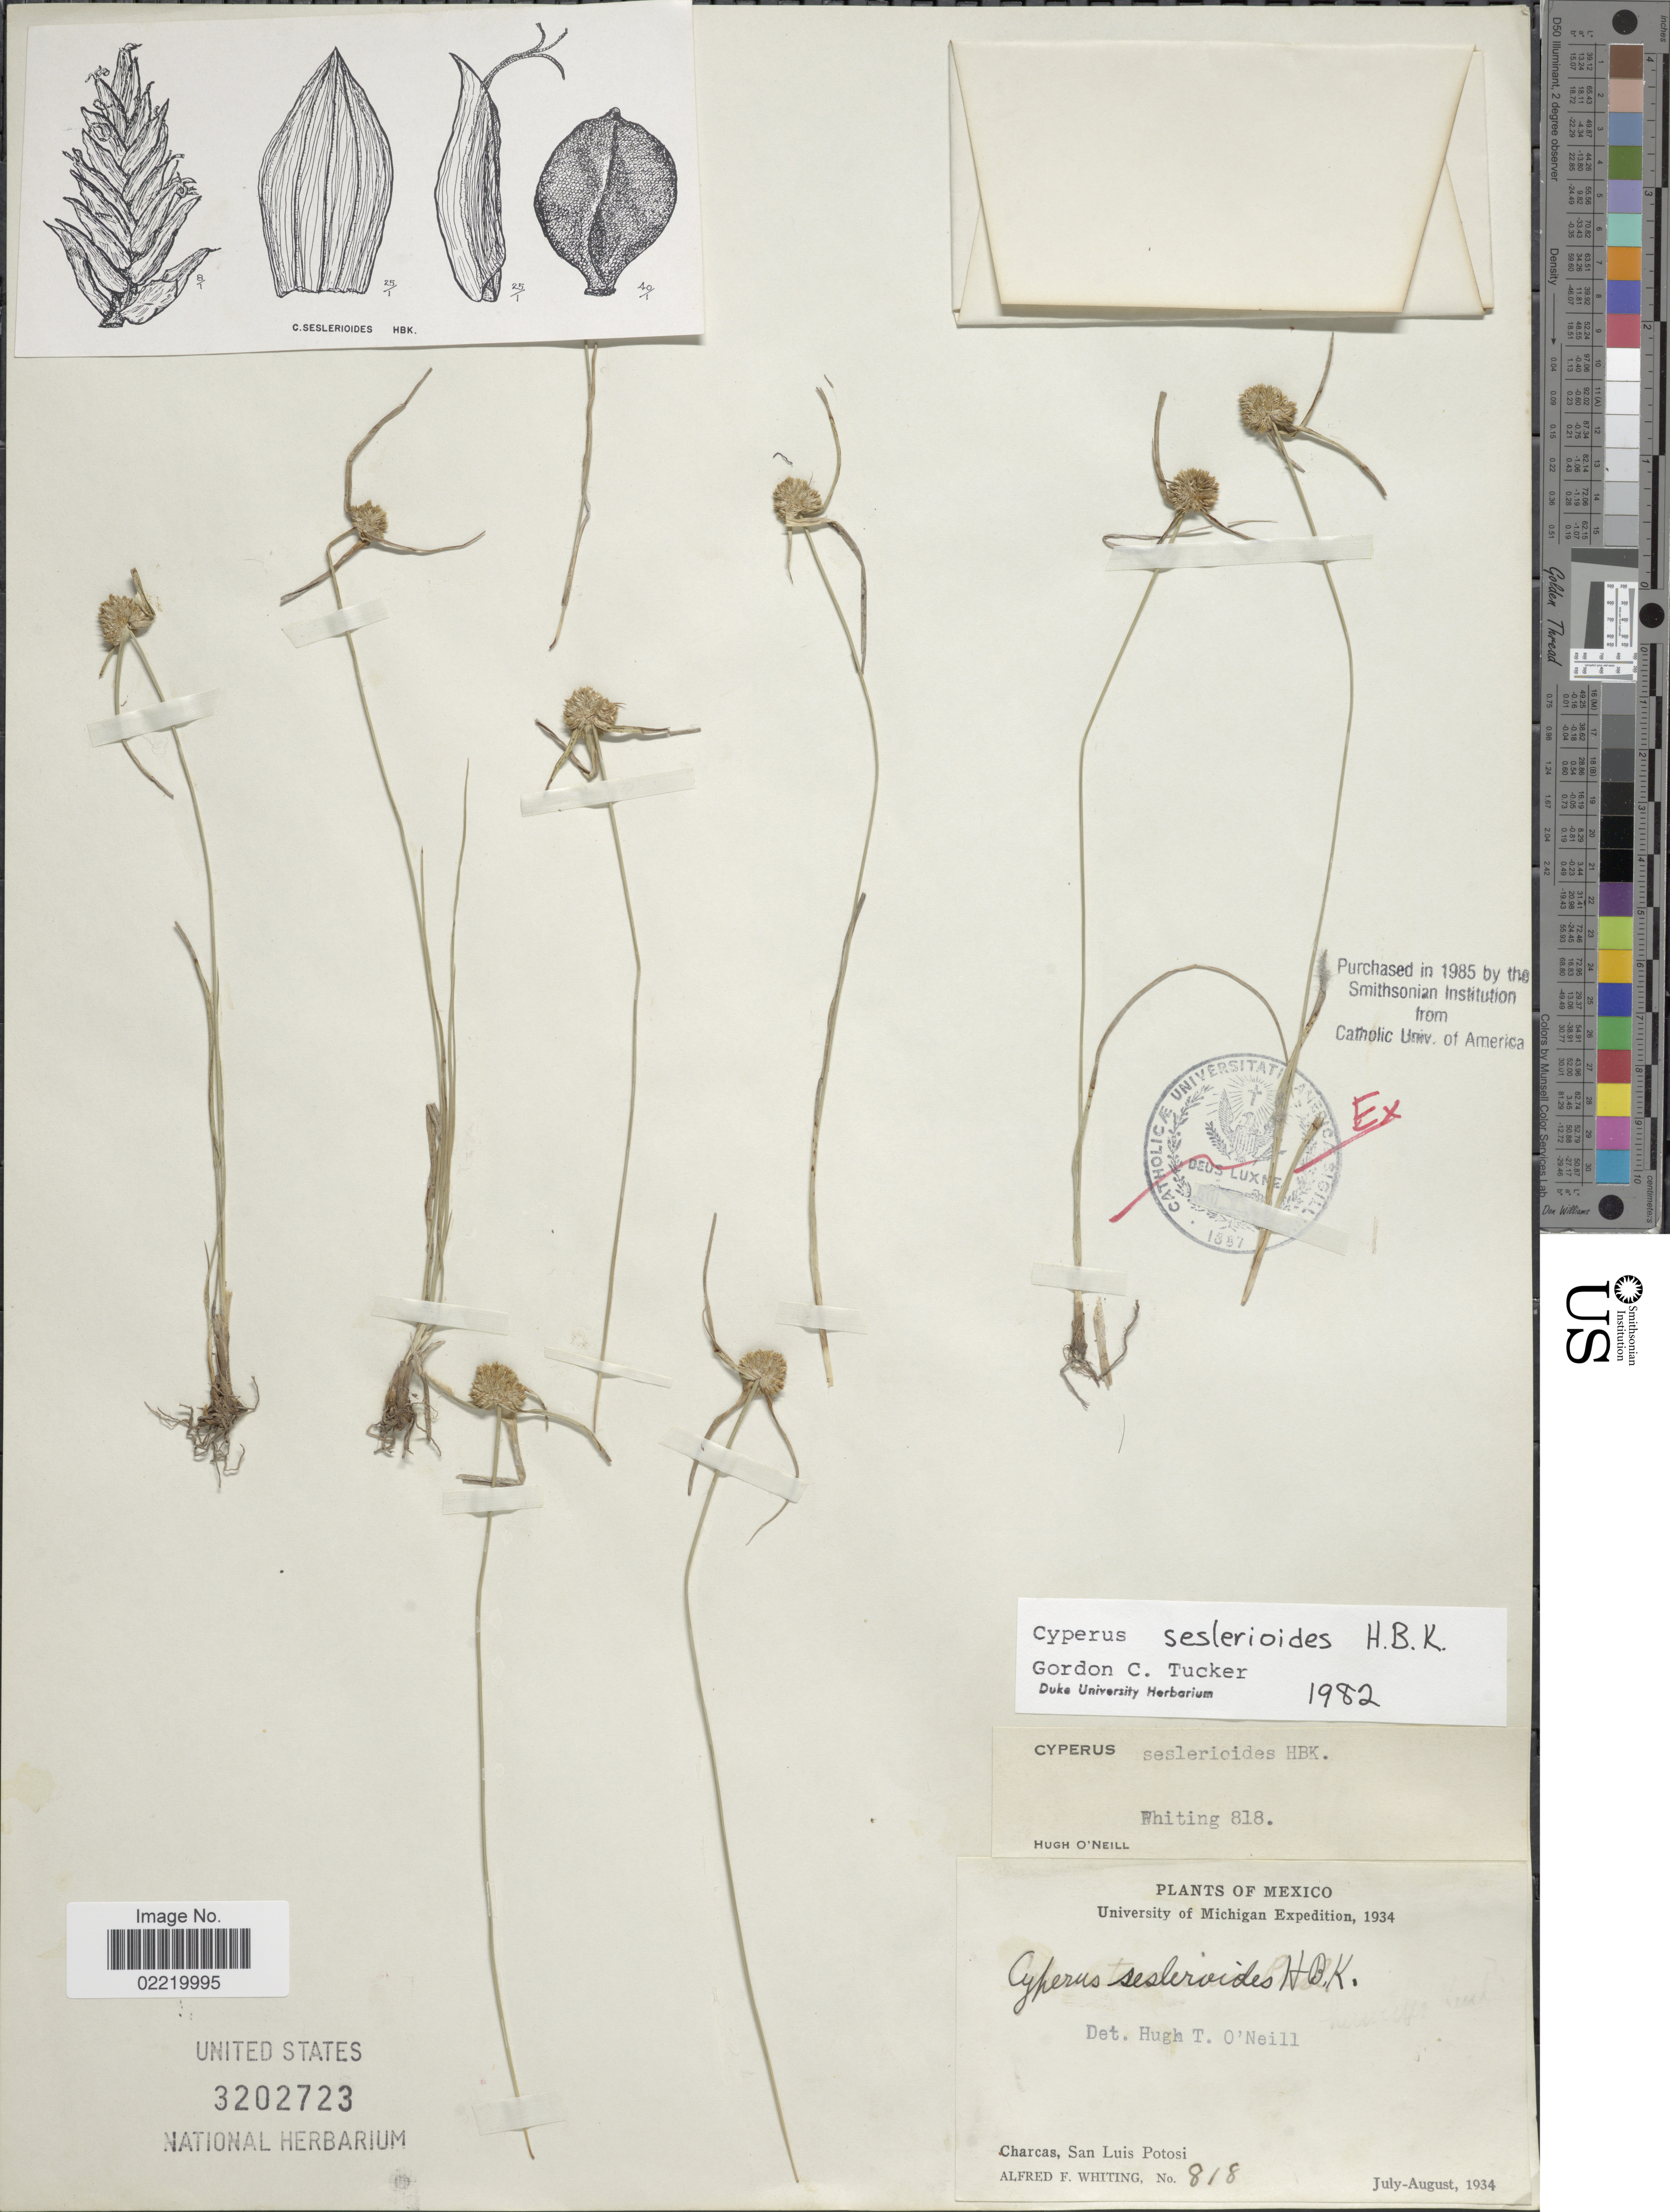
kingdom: Plantae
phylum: Tracheophyta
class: Liliopsida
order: Poales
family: Cyperaceae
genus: Cyperus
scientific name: Cyperus seslerioides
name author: Kunth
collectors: A. F. Whiting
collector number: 818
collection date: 1934-07/1934-08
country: Mexico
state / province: San Luis Potosí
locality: Charcas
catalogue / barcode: US 3202723